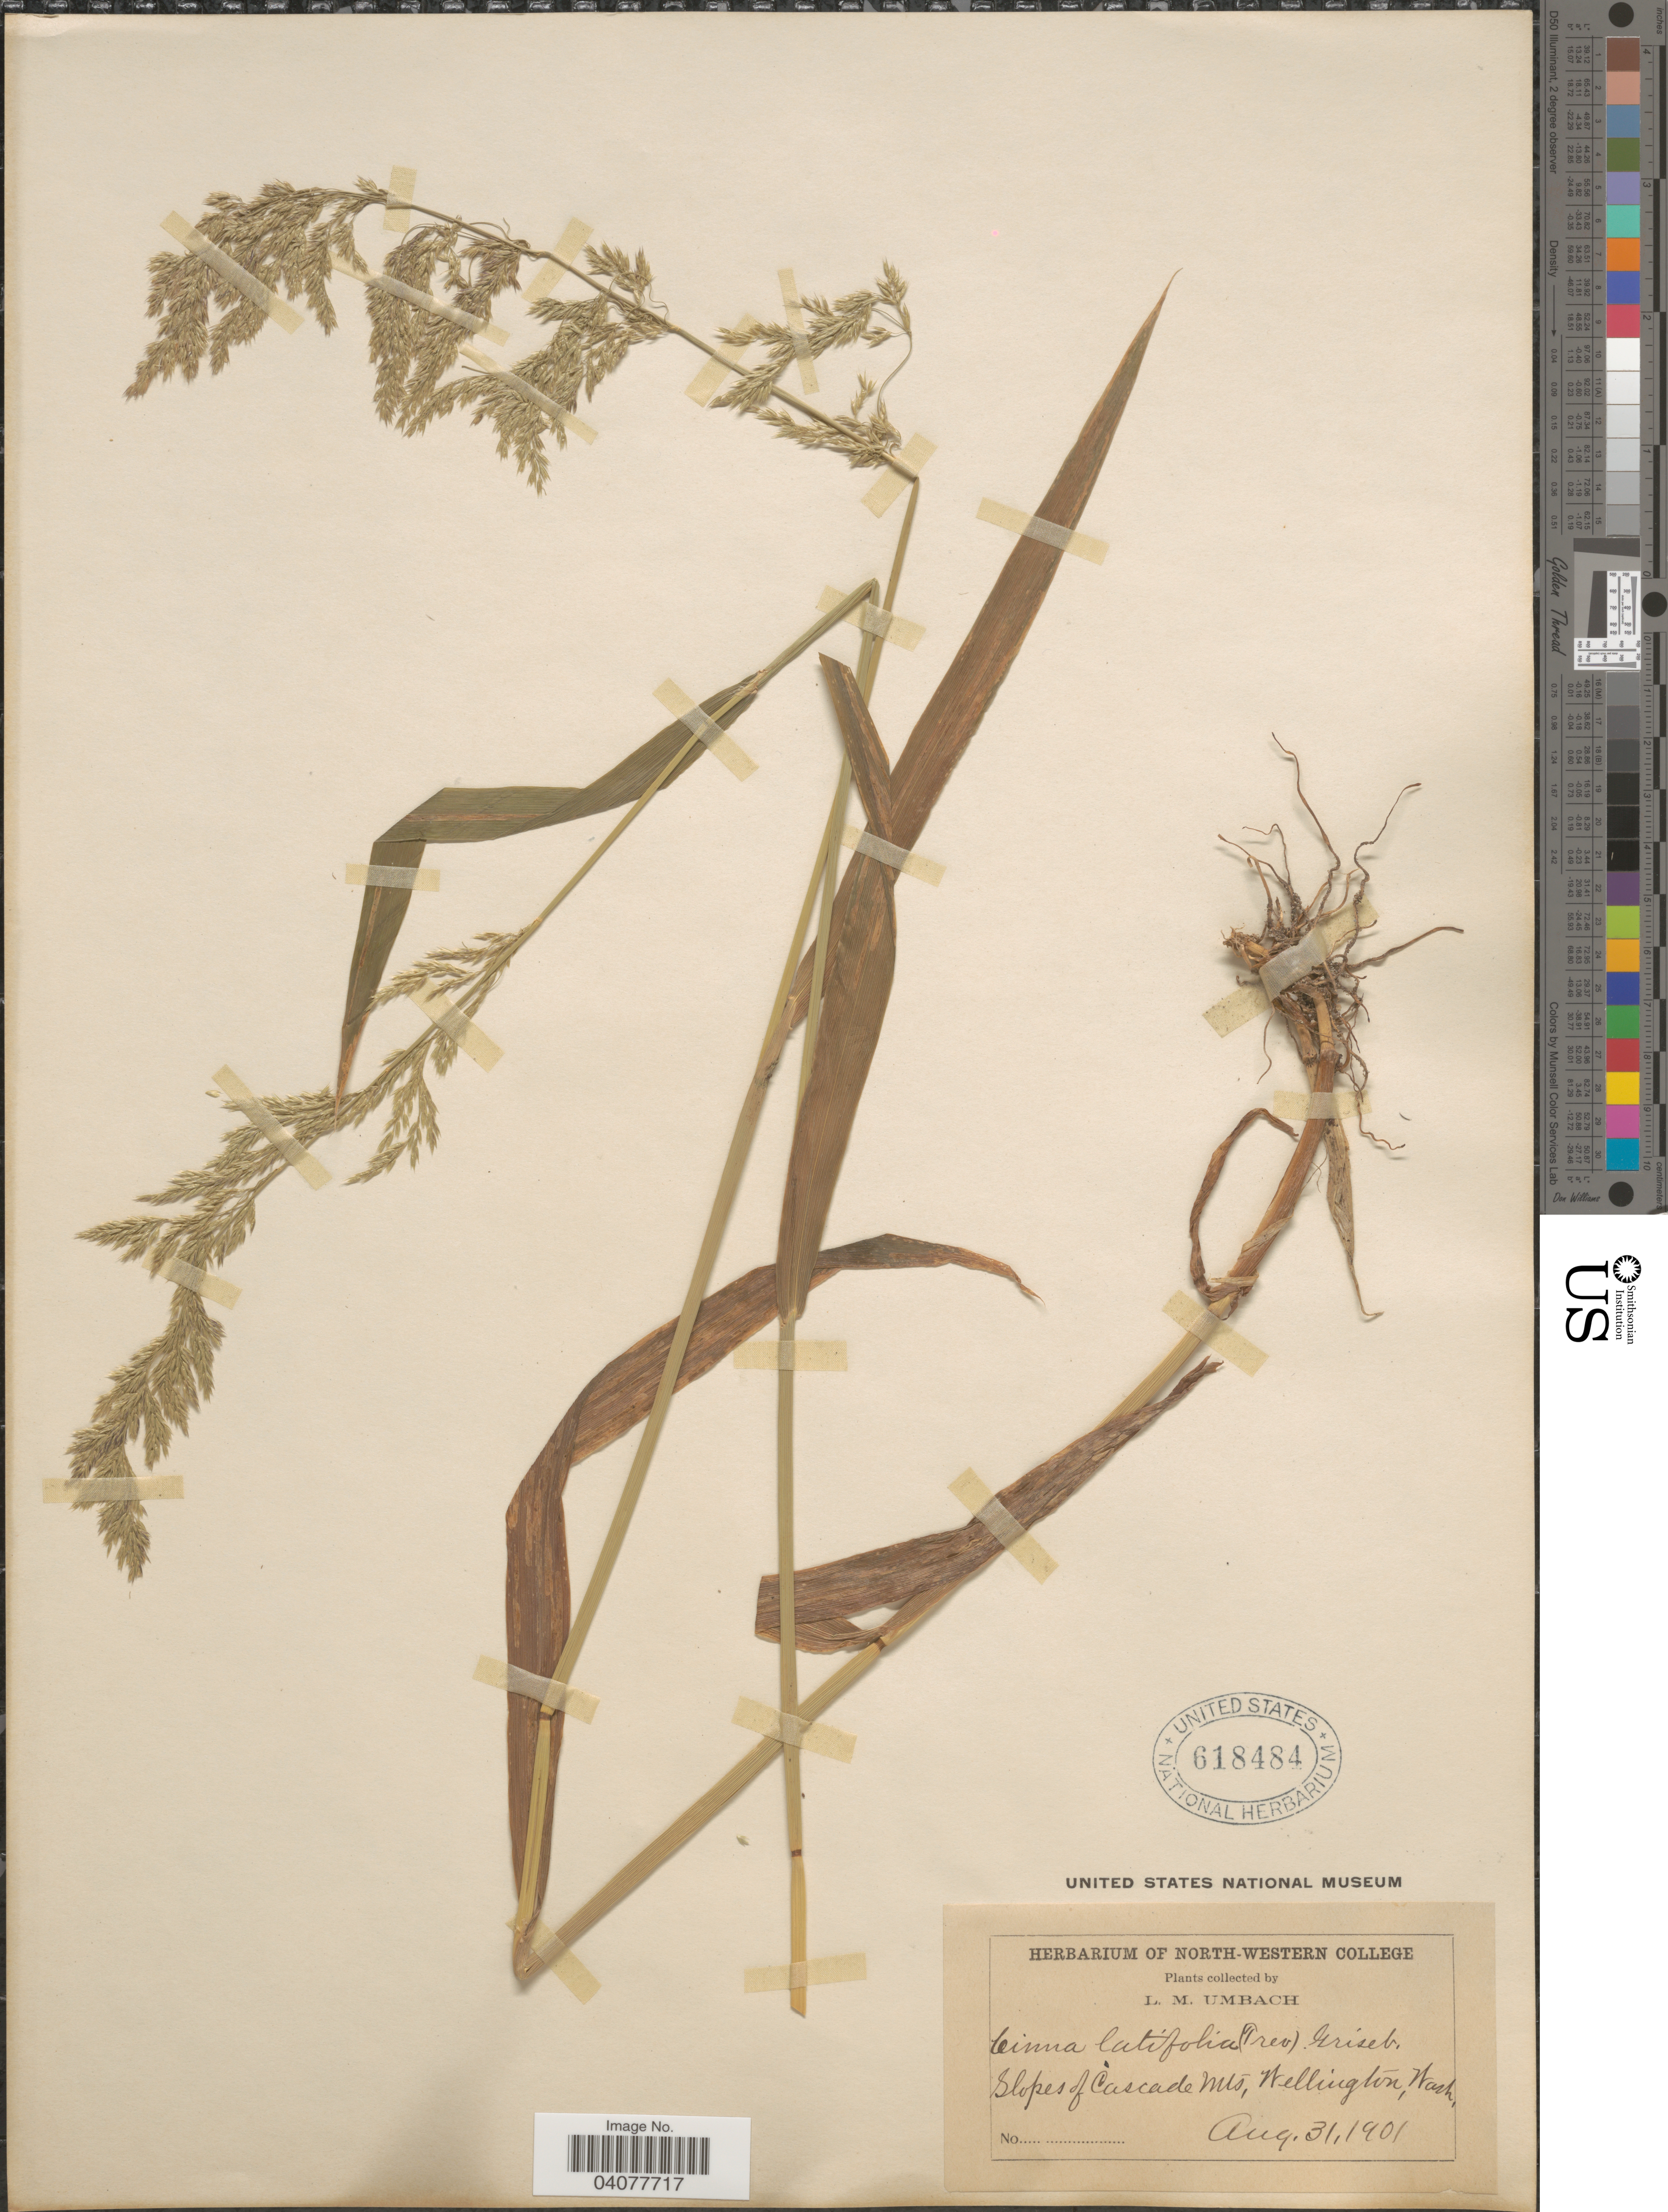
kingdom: Plantae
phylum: Tracheophyta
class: Liliopsida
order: Poales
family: Poaceae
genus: Cinna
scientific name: Cinna latifolia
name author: (Trevir. ex Goeppert) Griseb.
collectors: L. M. Umbach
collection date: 1901-08-31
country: United States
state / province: Washington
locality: Slopes of Cascades Mts, Wellington.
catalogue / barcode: US 618484